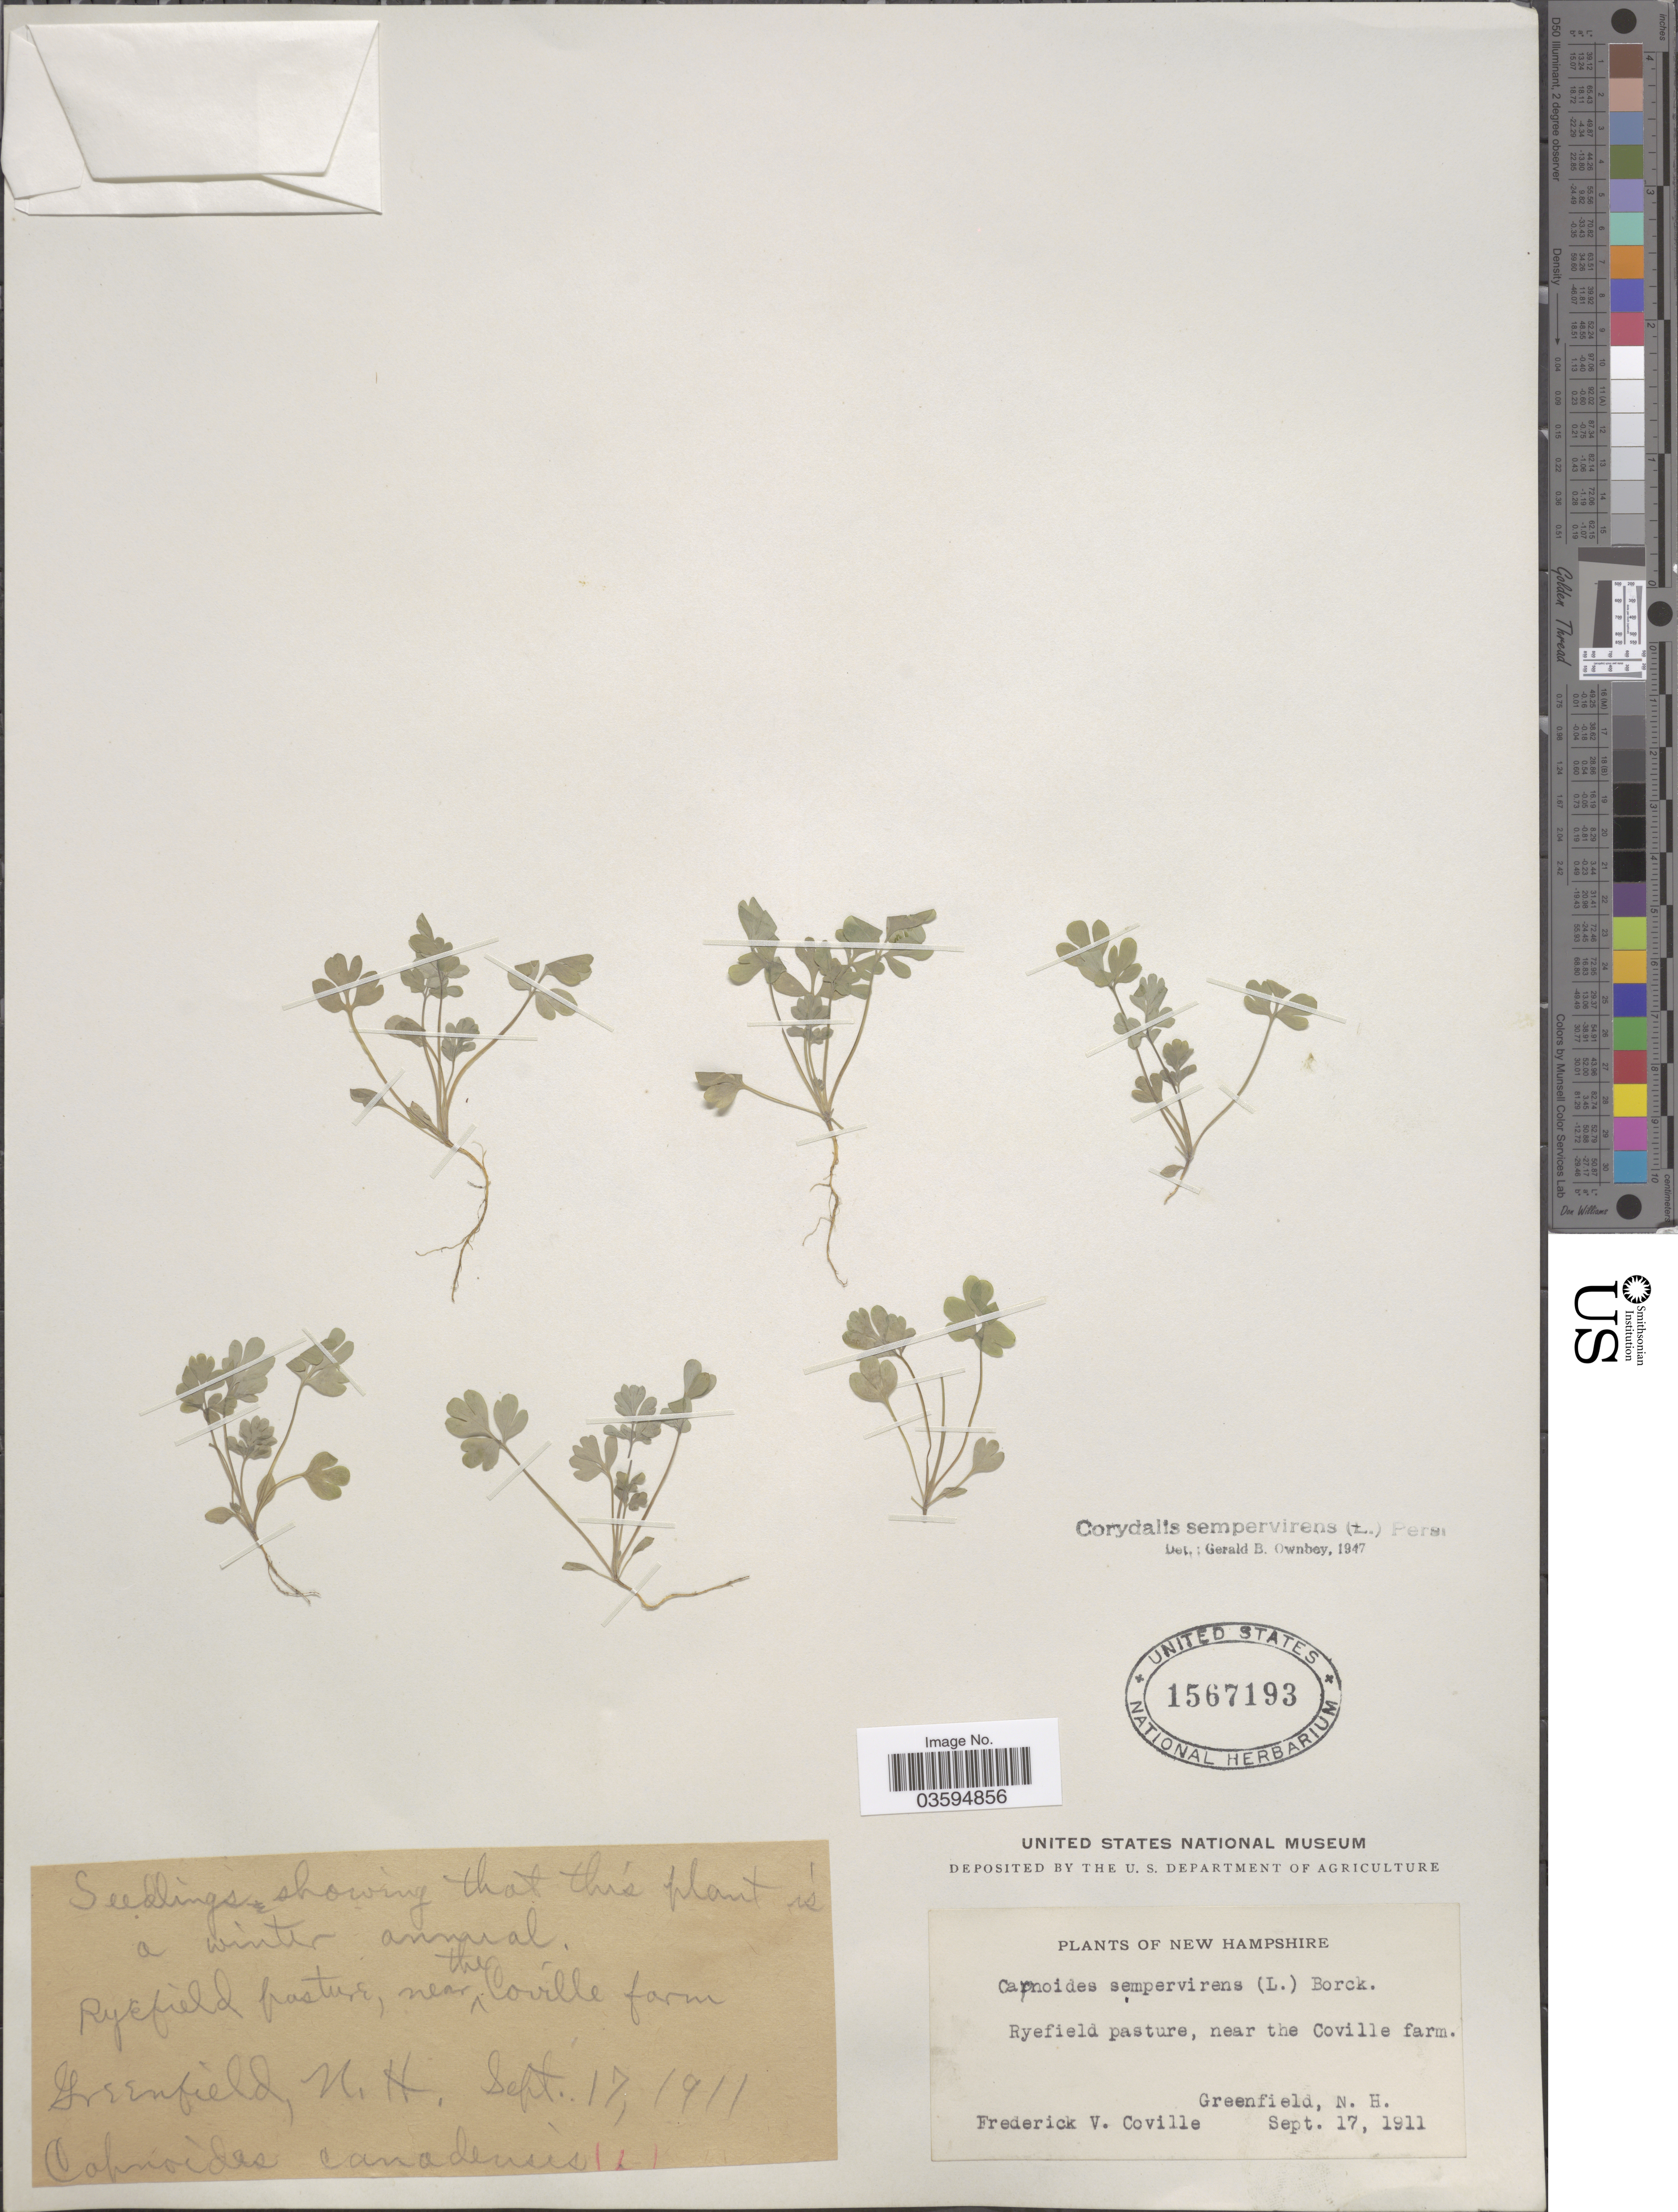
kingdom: Plantae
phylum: Tracheophyta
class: Magnoliopsida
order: Ranunculales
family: Papaveraceae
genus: Capnoides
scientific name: Capnoides sempervirens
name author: (L.) Borkh.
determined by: Strong, M. T., (US), Smithsonian Institution - National Museum of Natural History (UNITED STATES)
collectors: F. V. Coville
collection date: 1911-09-17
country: United States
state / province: New Hampshire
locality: Ryefield pasture, near the Coville farm. Greenfield.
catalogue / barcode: US 1567193